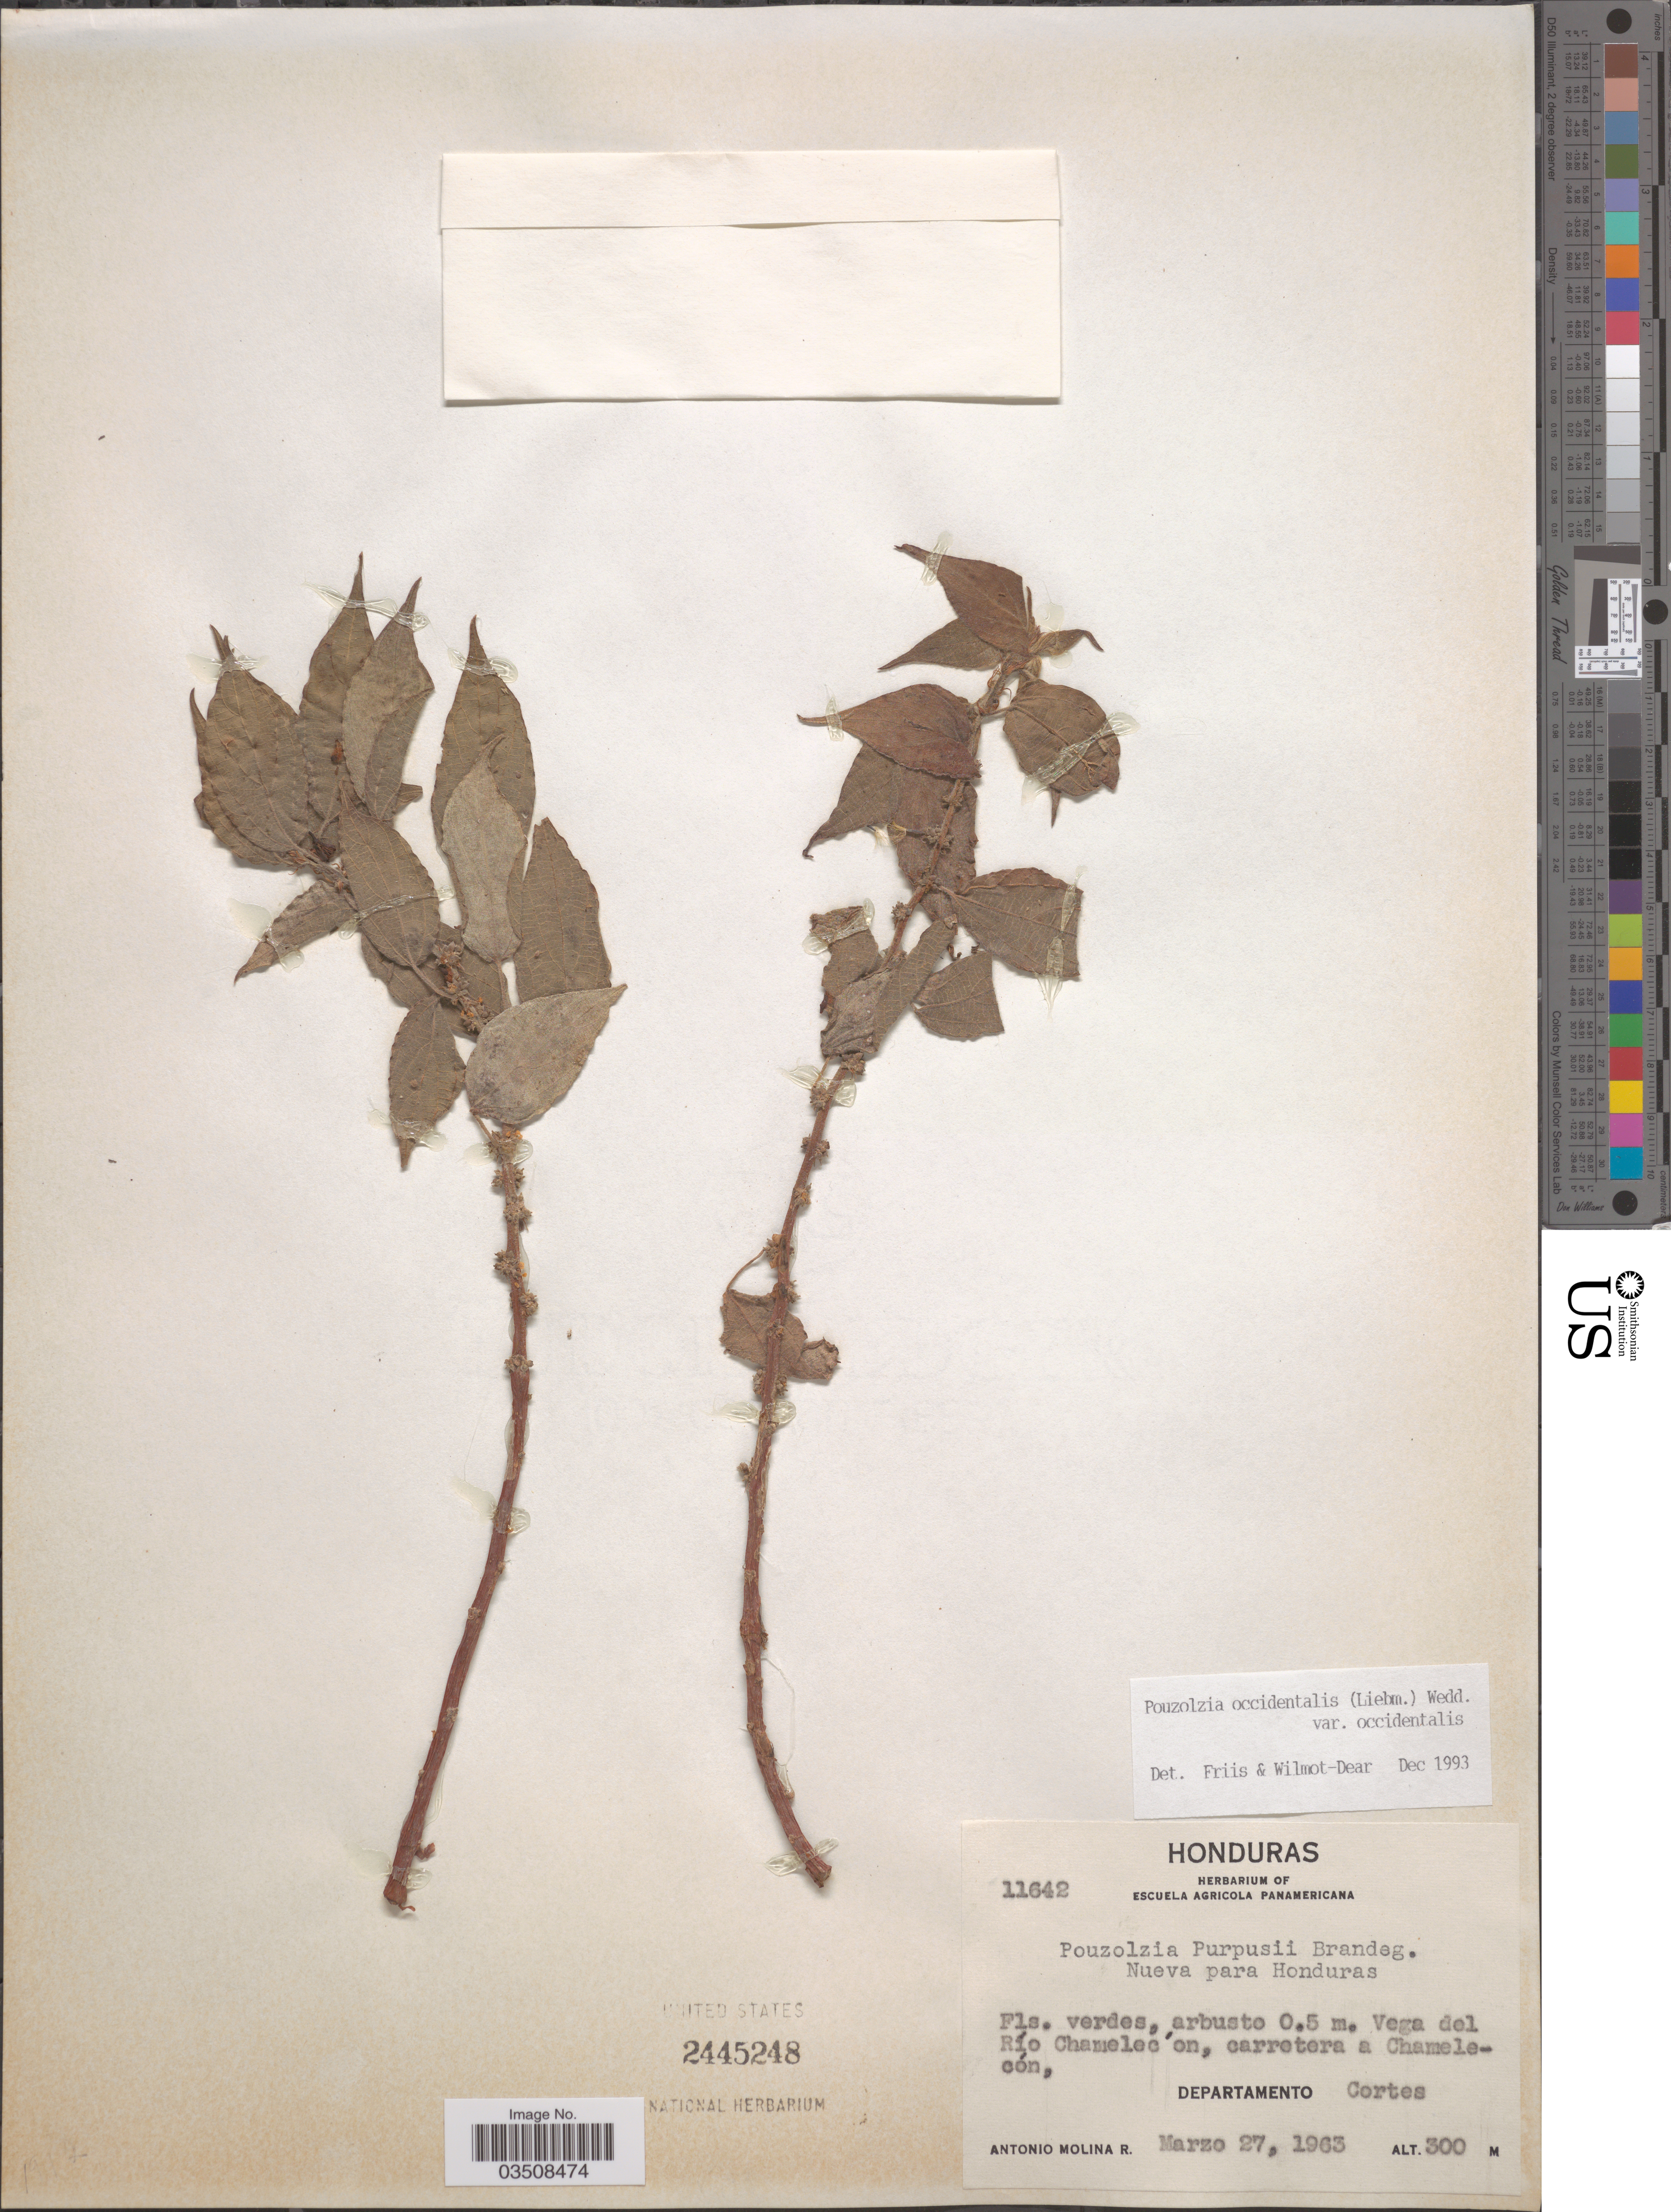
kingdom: Plantae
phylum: Tracheophyta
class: Magnoliopsida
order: Rosales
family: Urticaceae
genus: Pouzolzia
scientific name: Pouzolzia occidentalis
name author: (Liebm.) Wedd.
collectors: A. Molina R.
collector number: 11642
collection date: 1963-03-27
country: Honduras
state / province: Cortes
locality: Vega del Río Chamelec on, carretera a Chamelecón, Departamento Cortes.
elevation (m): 300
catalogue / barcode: US 2445248